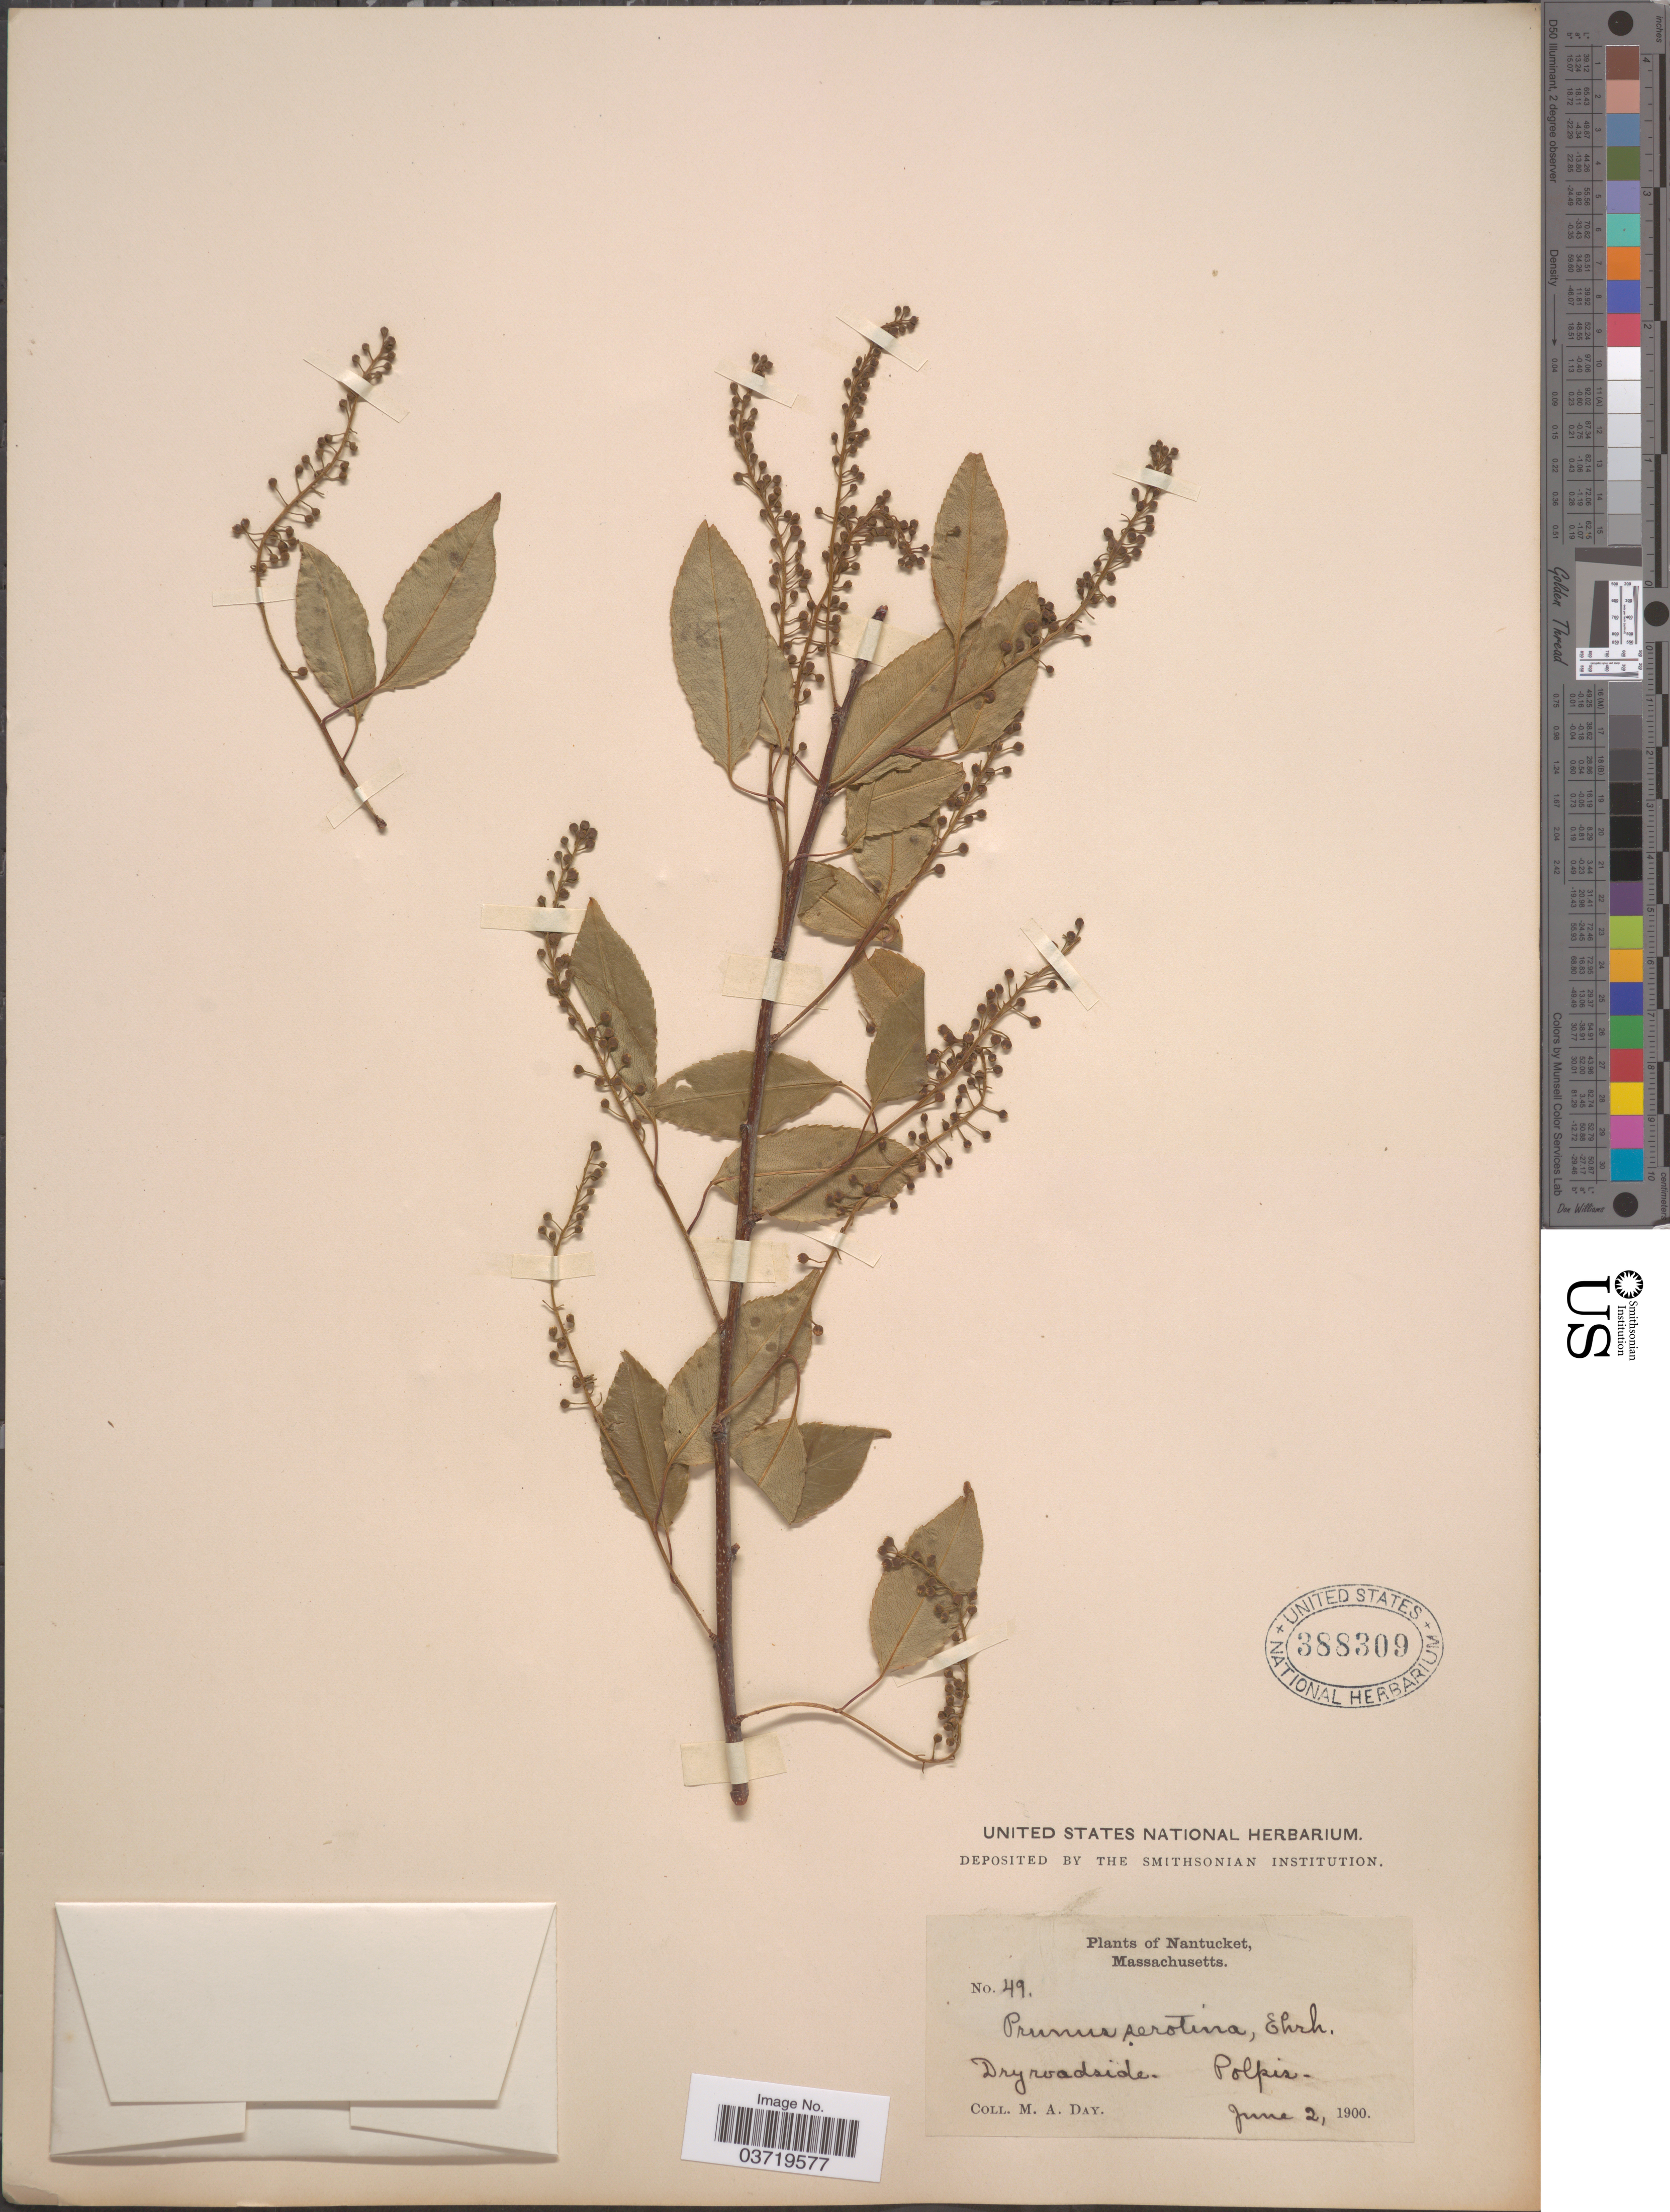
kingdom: Plantae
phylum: Tracheophyta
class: Magnoliopsida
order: Rosales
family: Rosaceae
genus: Prunus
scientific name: Prunus serotina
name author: Ehrh.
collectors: M. Day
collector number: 49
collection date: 1900-06-02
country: United States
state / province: Massachusetts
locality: Nantucket. Polpis.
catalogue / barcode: US 388309